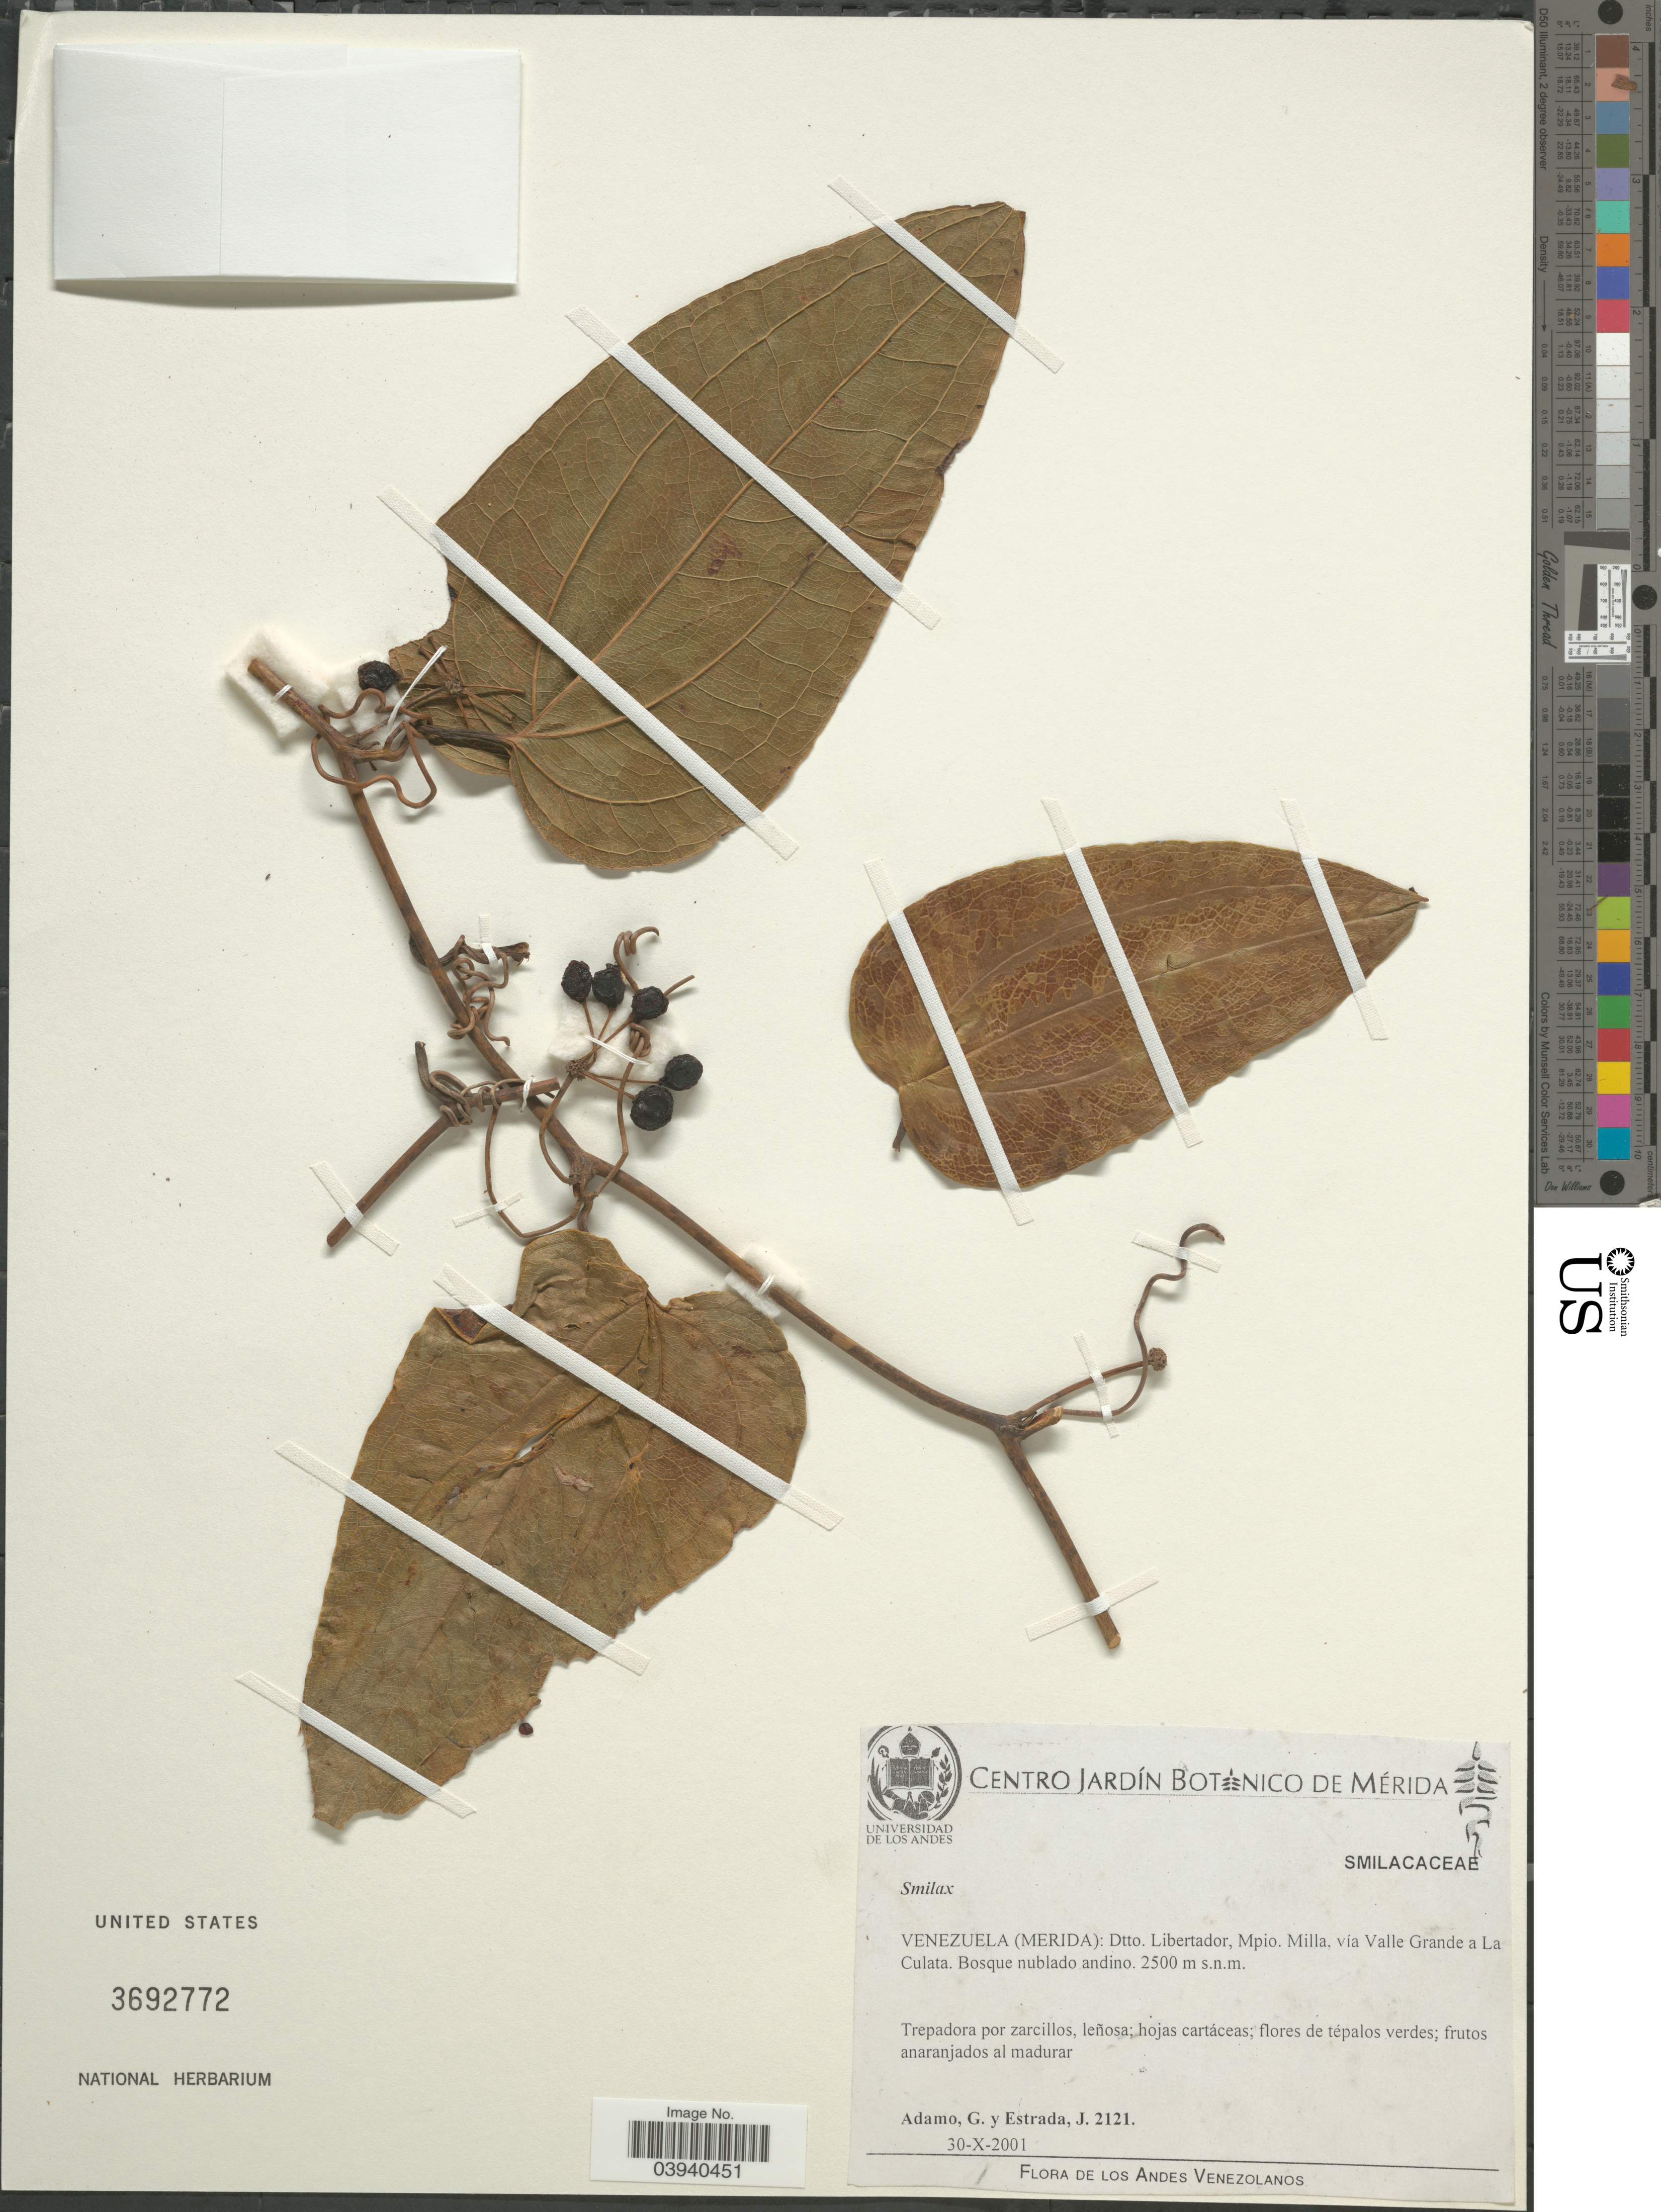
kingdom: Plantae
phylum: Tracheophyta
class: Liliopsida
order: Liliales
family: Smilacaceae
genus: Smilax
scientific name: Smilax sp.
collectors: G. Adamo & J. Estrada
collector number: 2121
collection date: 2001-10-30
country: Venezuela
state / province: Merida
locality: Dtto. Libertador, Mpio. Milla, vía Valle Grande a La Culata.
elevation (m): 2500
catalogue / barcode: US 3692772